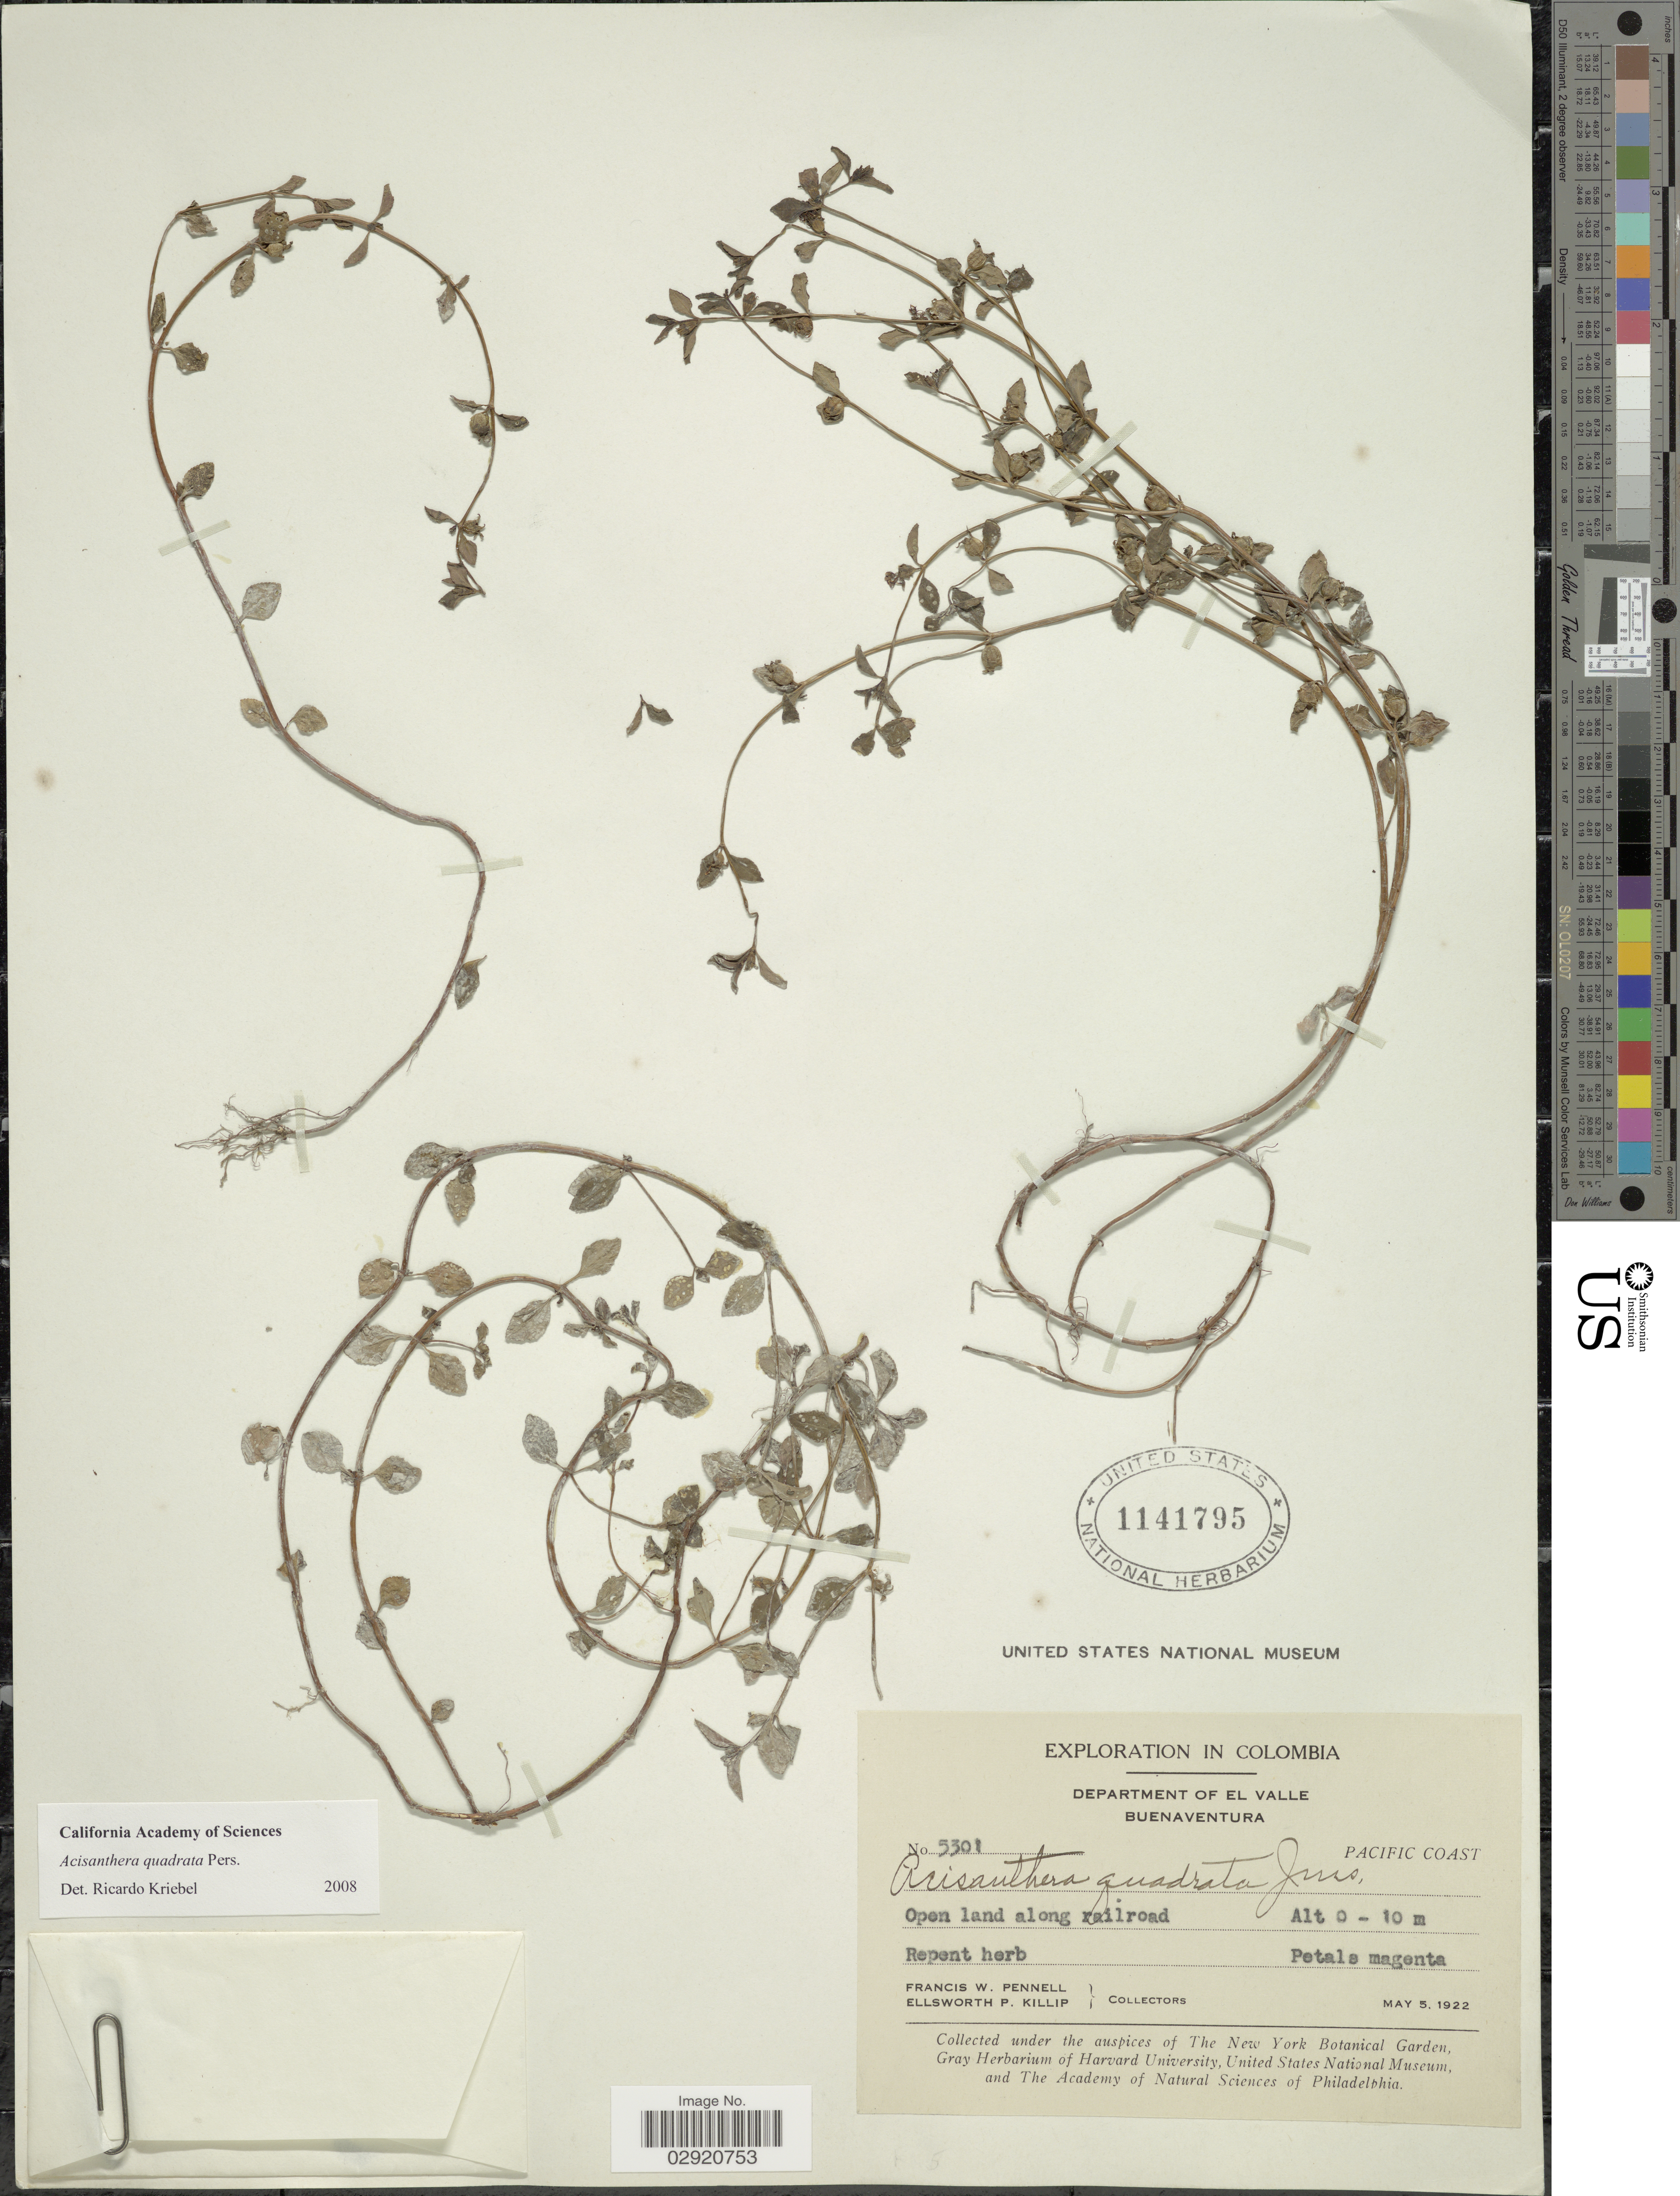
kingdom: Plantae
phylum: Tracheophyta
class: Magnoliopsida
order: Myrtales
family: Melastomataceae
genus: Acisanthera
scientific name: Acisanthera erecta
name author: Gleason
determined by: Nunes da Silva, Diego, (RB), Jardim Botanico do Rio de Janeiro - Herbario (BRAZIL)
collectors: F. W. Pennell & E. P. Killip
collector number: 5301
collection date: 1922-05-05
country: Colombia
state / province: Valle del Cauca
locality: Department of El Valle. Buenaventura. Pacific Coast. Open land along railroad.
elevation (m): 0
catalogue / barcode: US 1141795